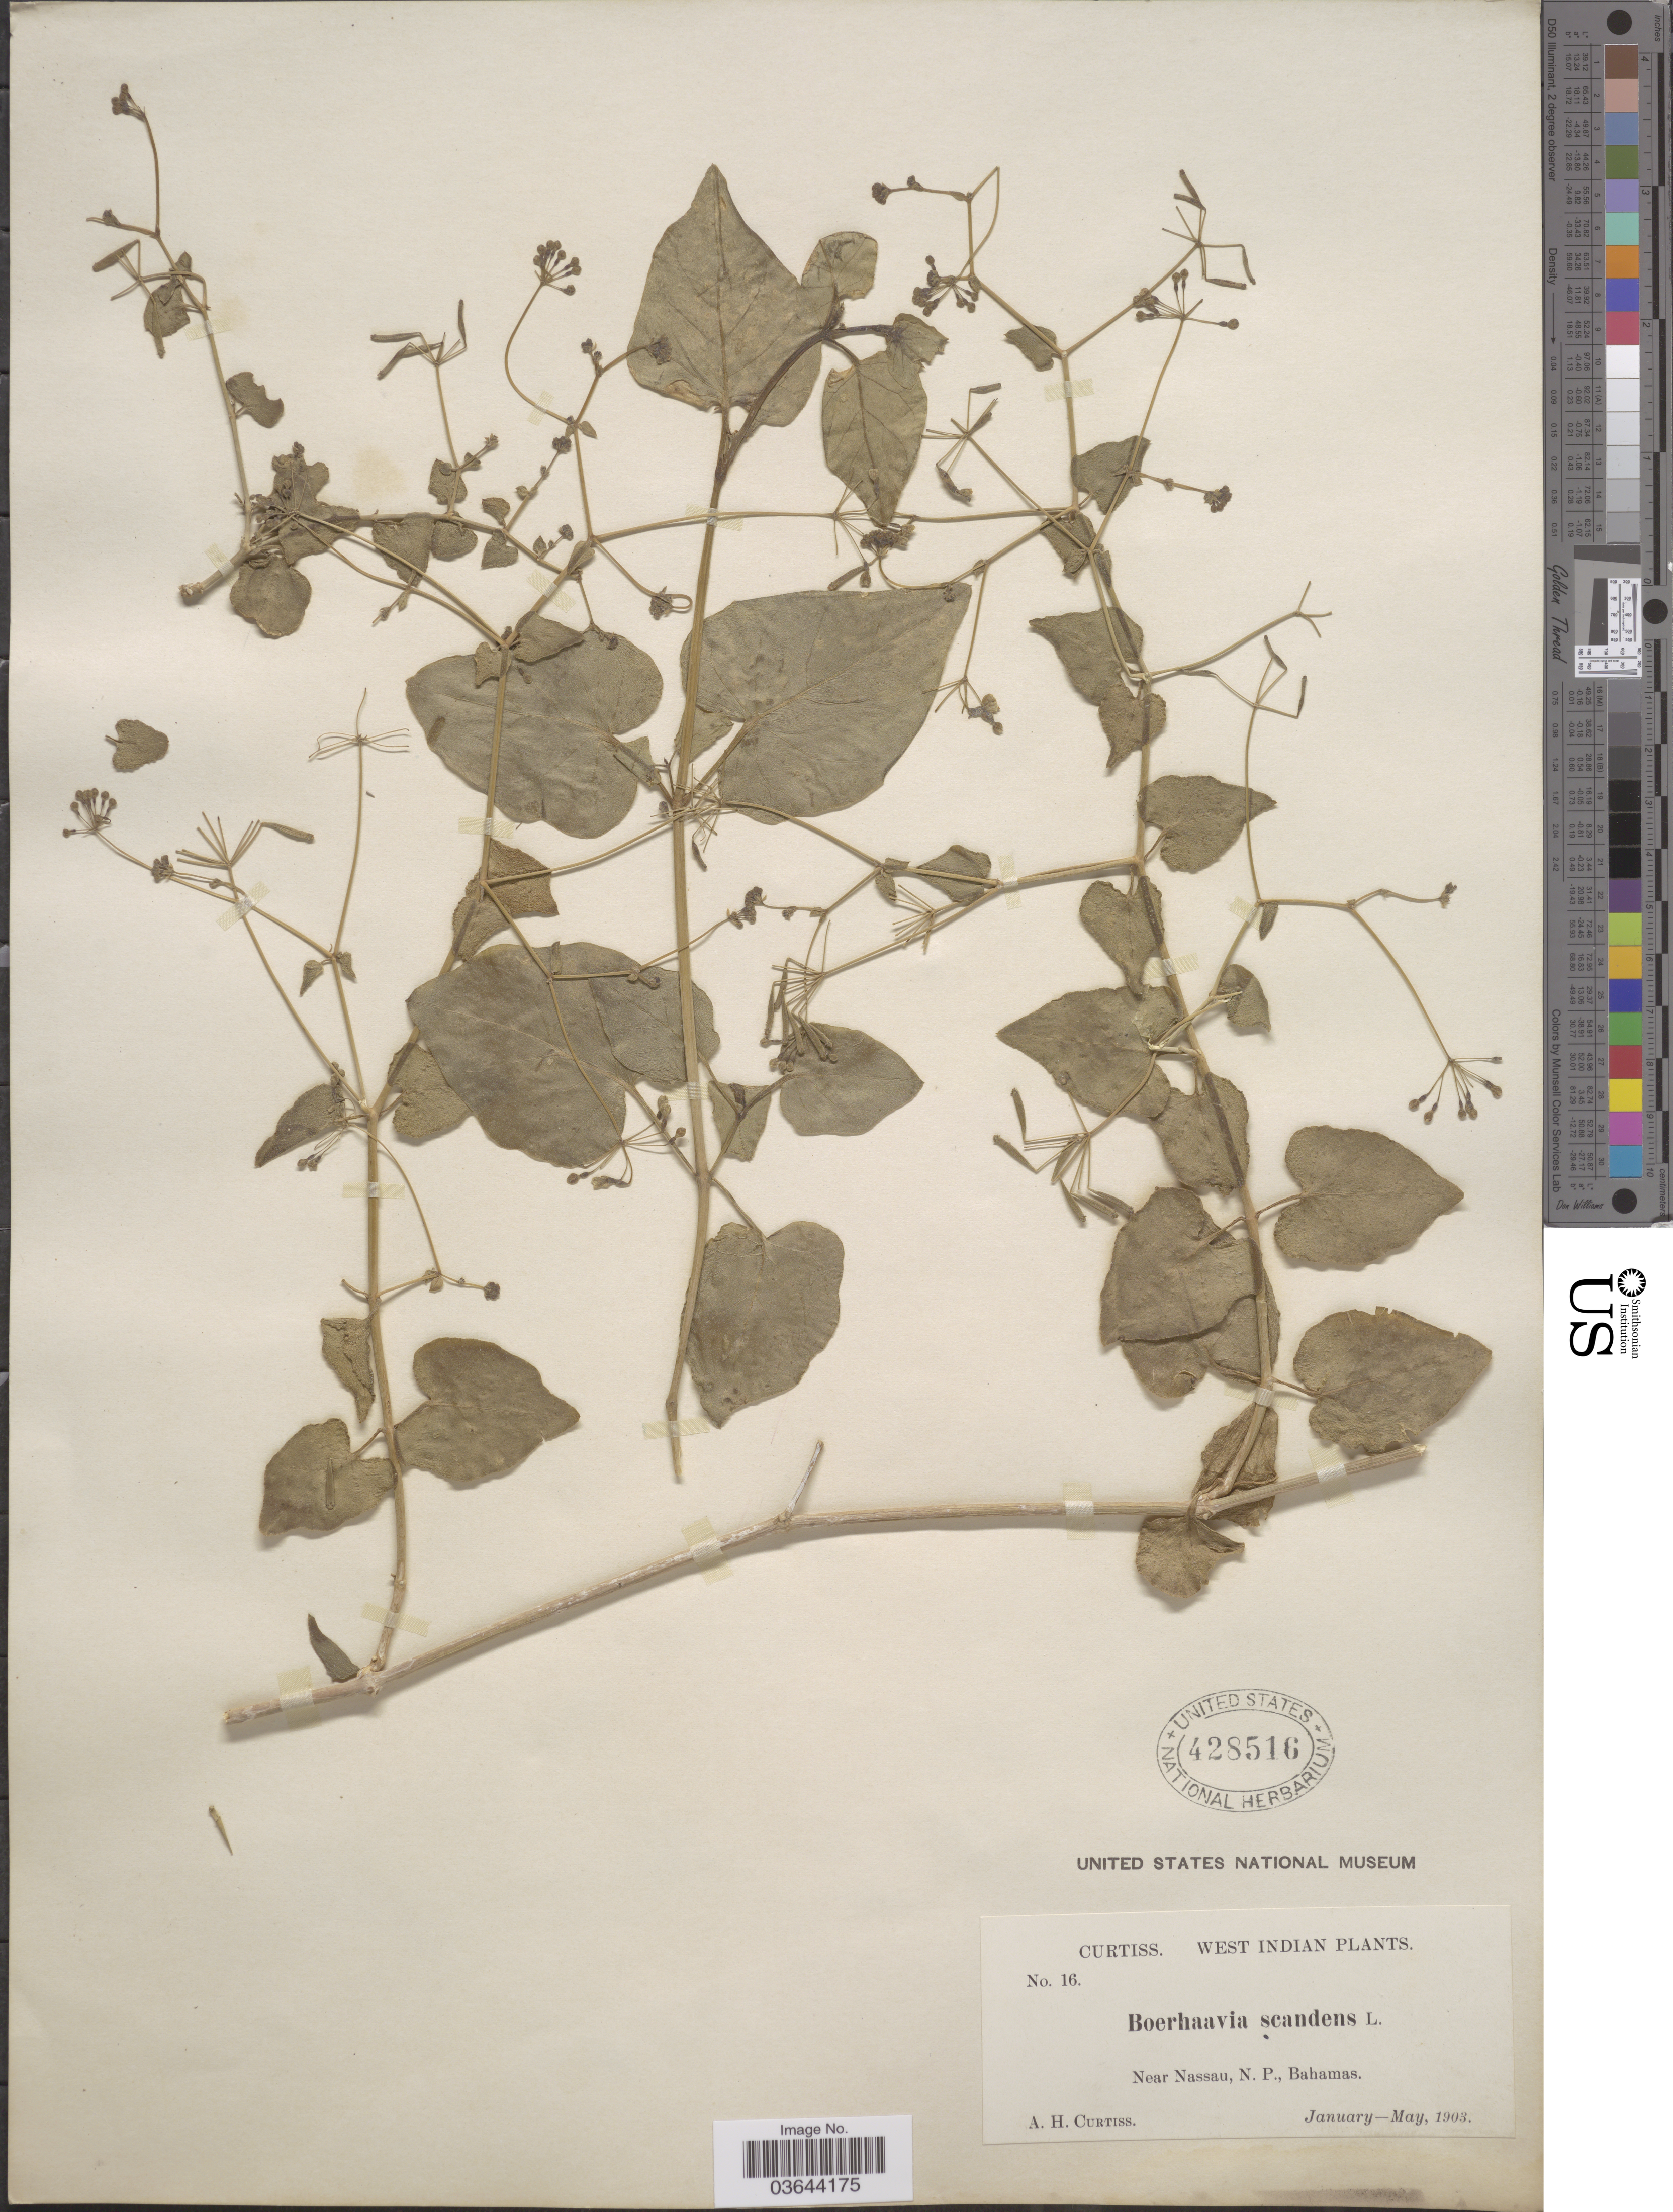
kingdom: Plantae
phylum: Tracheophyta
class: Magnoliopsida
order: Caryophyllales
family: Nyctaginaceae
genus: Commicarpus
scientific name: Commicarpus scandens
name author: (L.) Standl.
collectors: A. H. Curtiss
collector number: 16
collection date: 1903-01/1903-05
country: Bahamas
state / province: New Providence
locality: West Indian. Near Nassau, N. P.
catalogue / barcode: US 428516